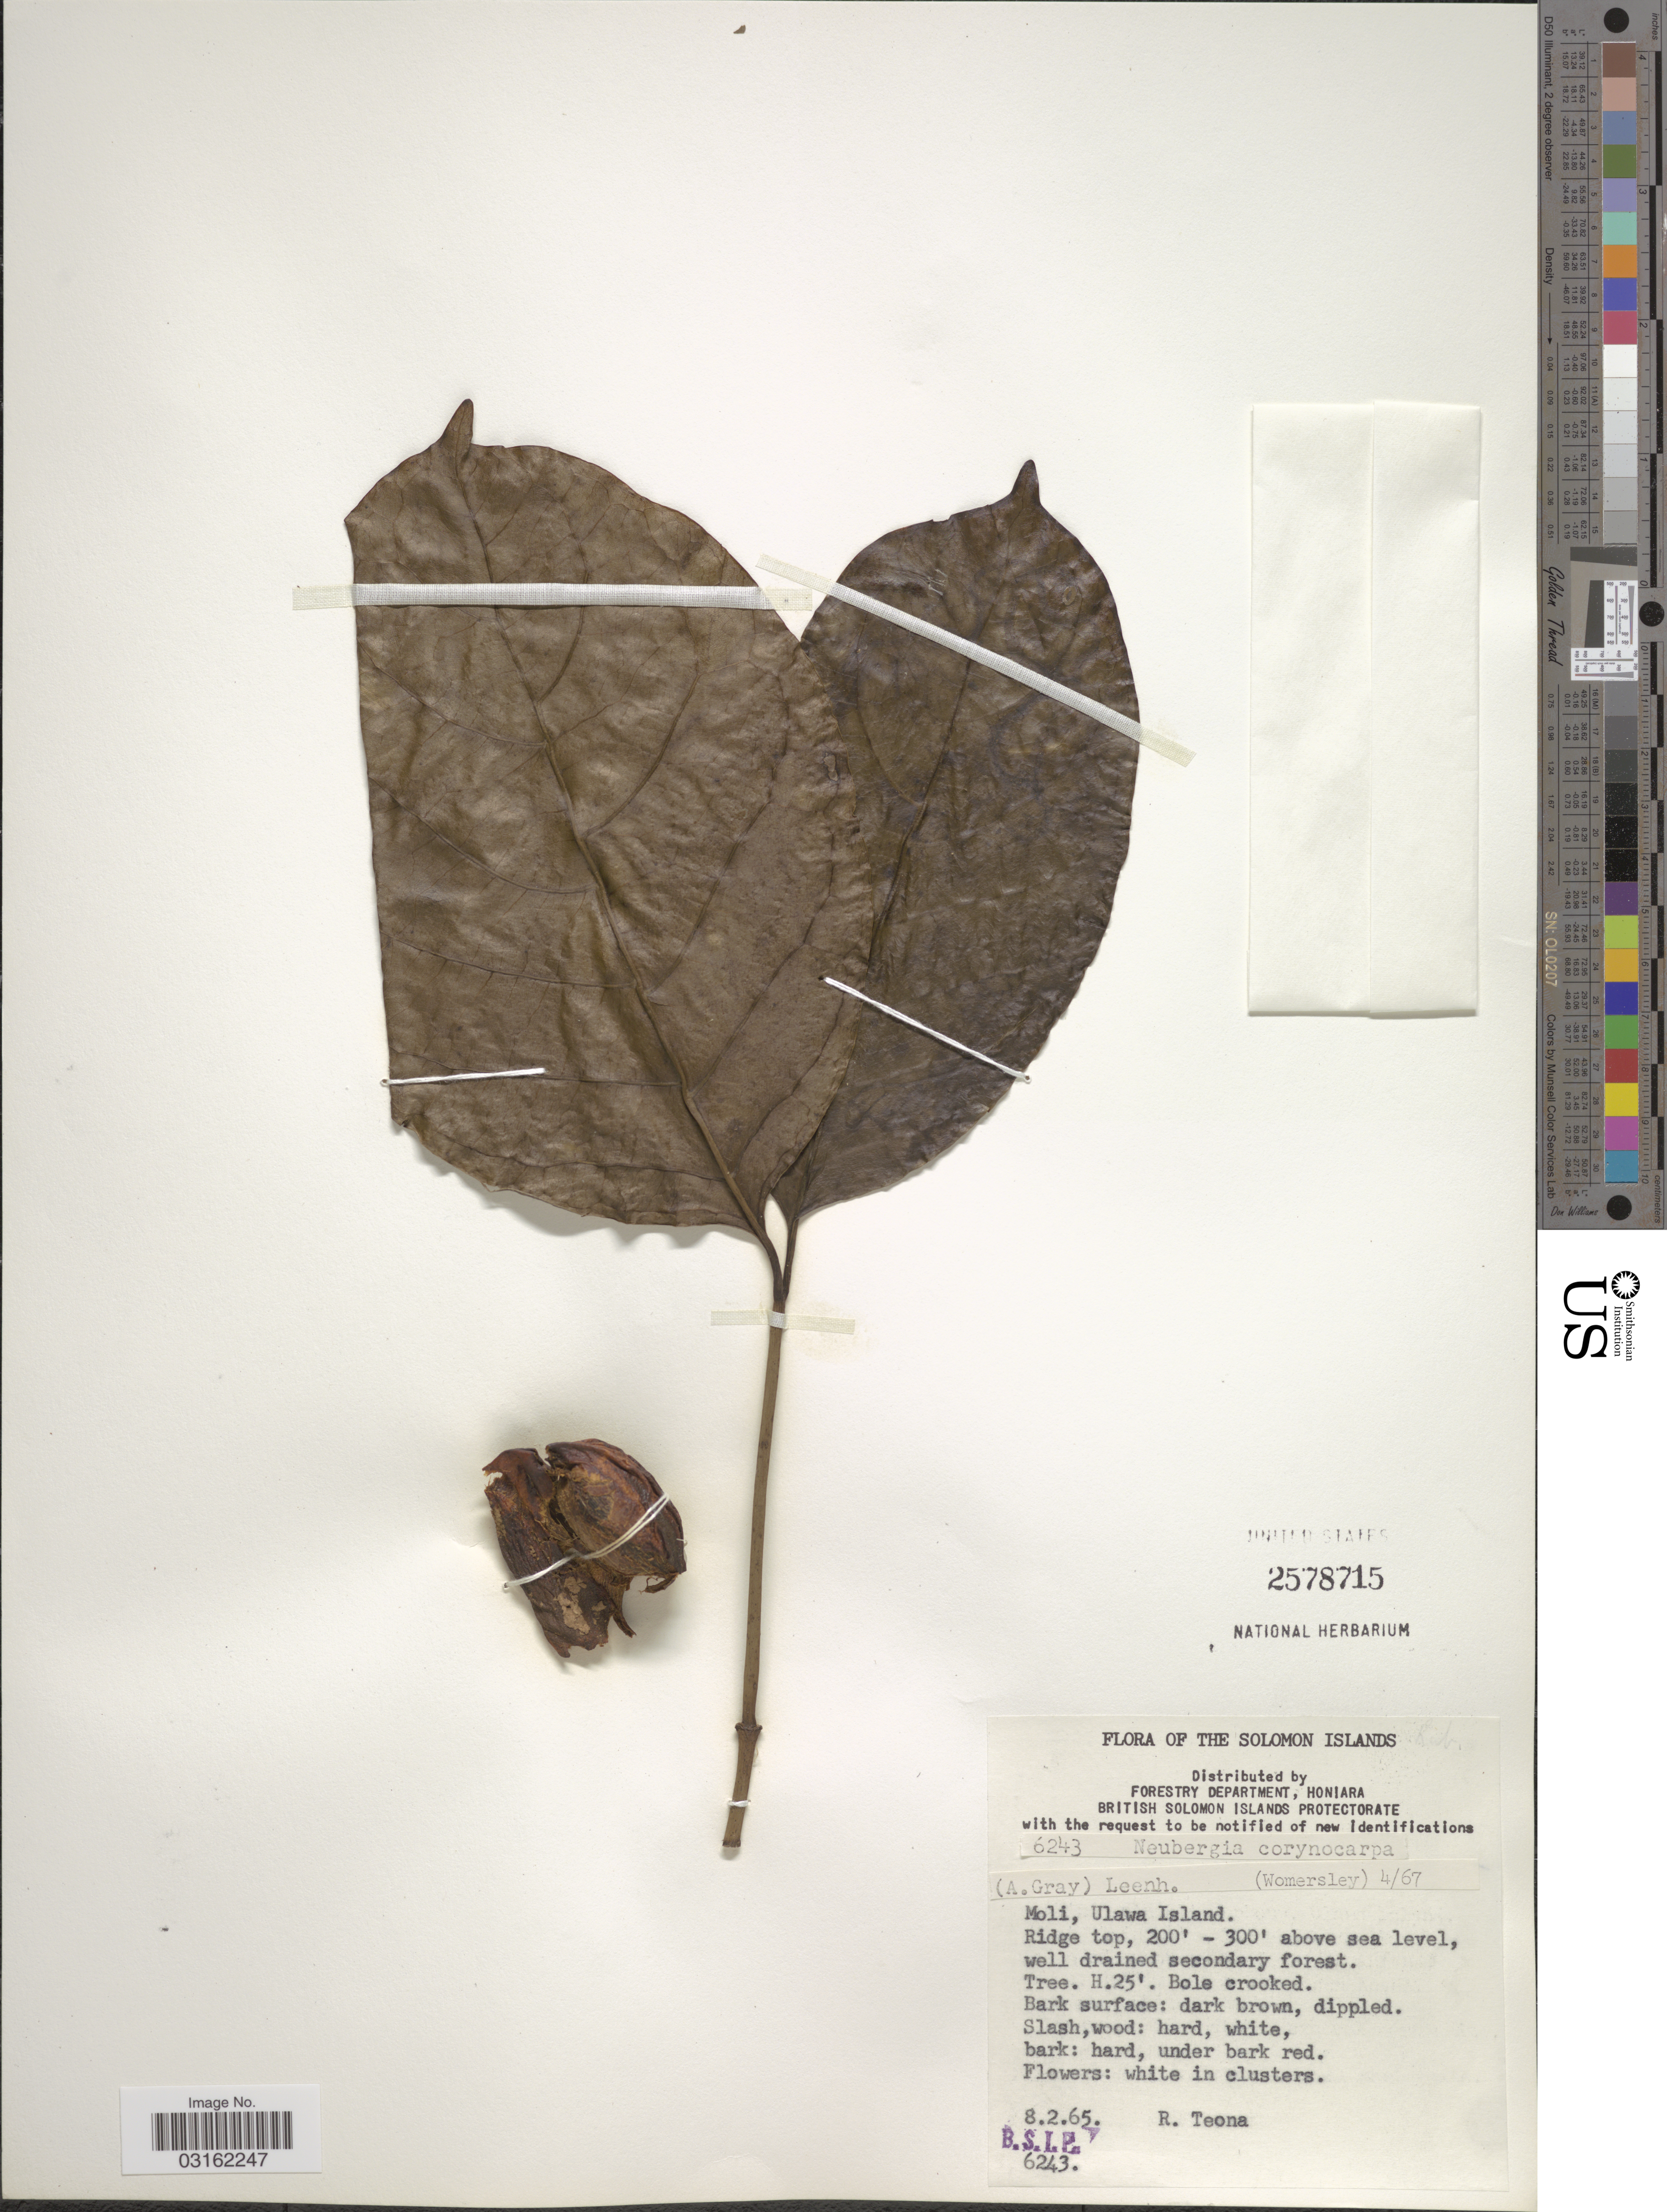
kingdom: Plantae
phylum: Tracheophyta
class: Magnoliopsida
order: Gentianales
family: Loganiaceae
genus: Neuburgia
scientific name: Neuburgia corynocarpa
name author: (A. Gray) Leenh.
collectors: R. Teona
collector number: BSIP6243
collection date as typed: Transcribed d/m/y: 8/2/65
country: Solomon Islands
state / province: Solomon Islands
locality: Moli, Ulawa Island.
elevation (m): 61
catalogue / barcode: US 2578715